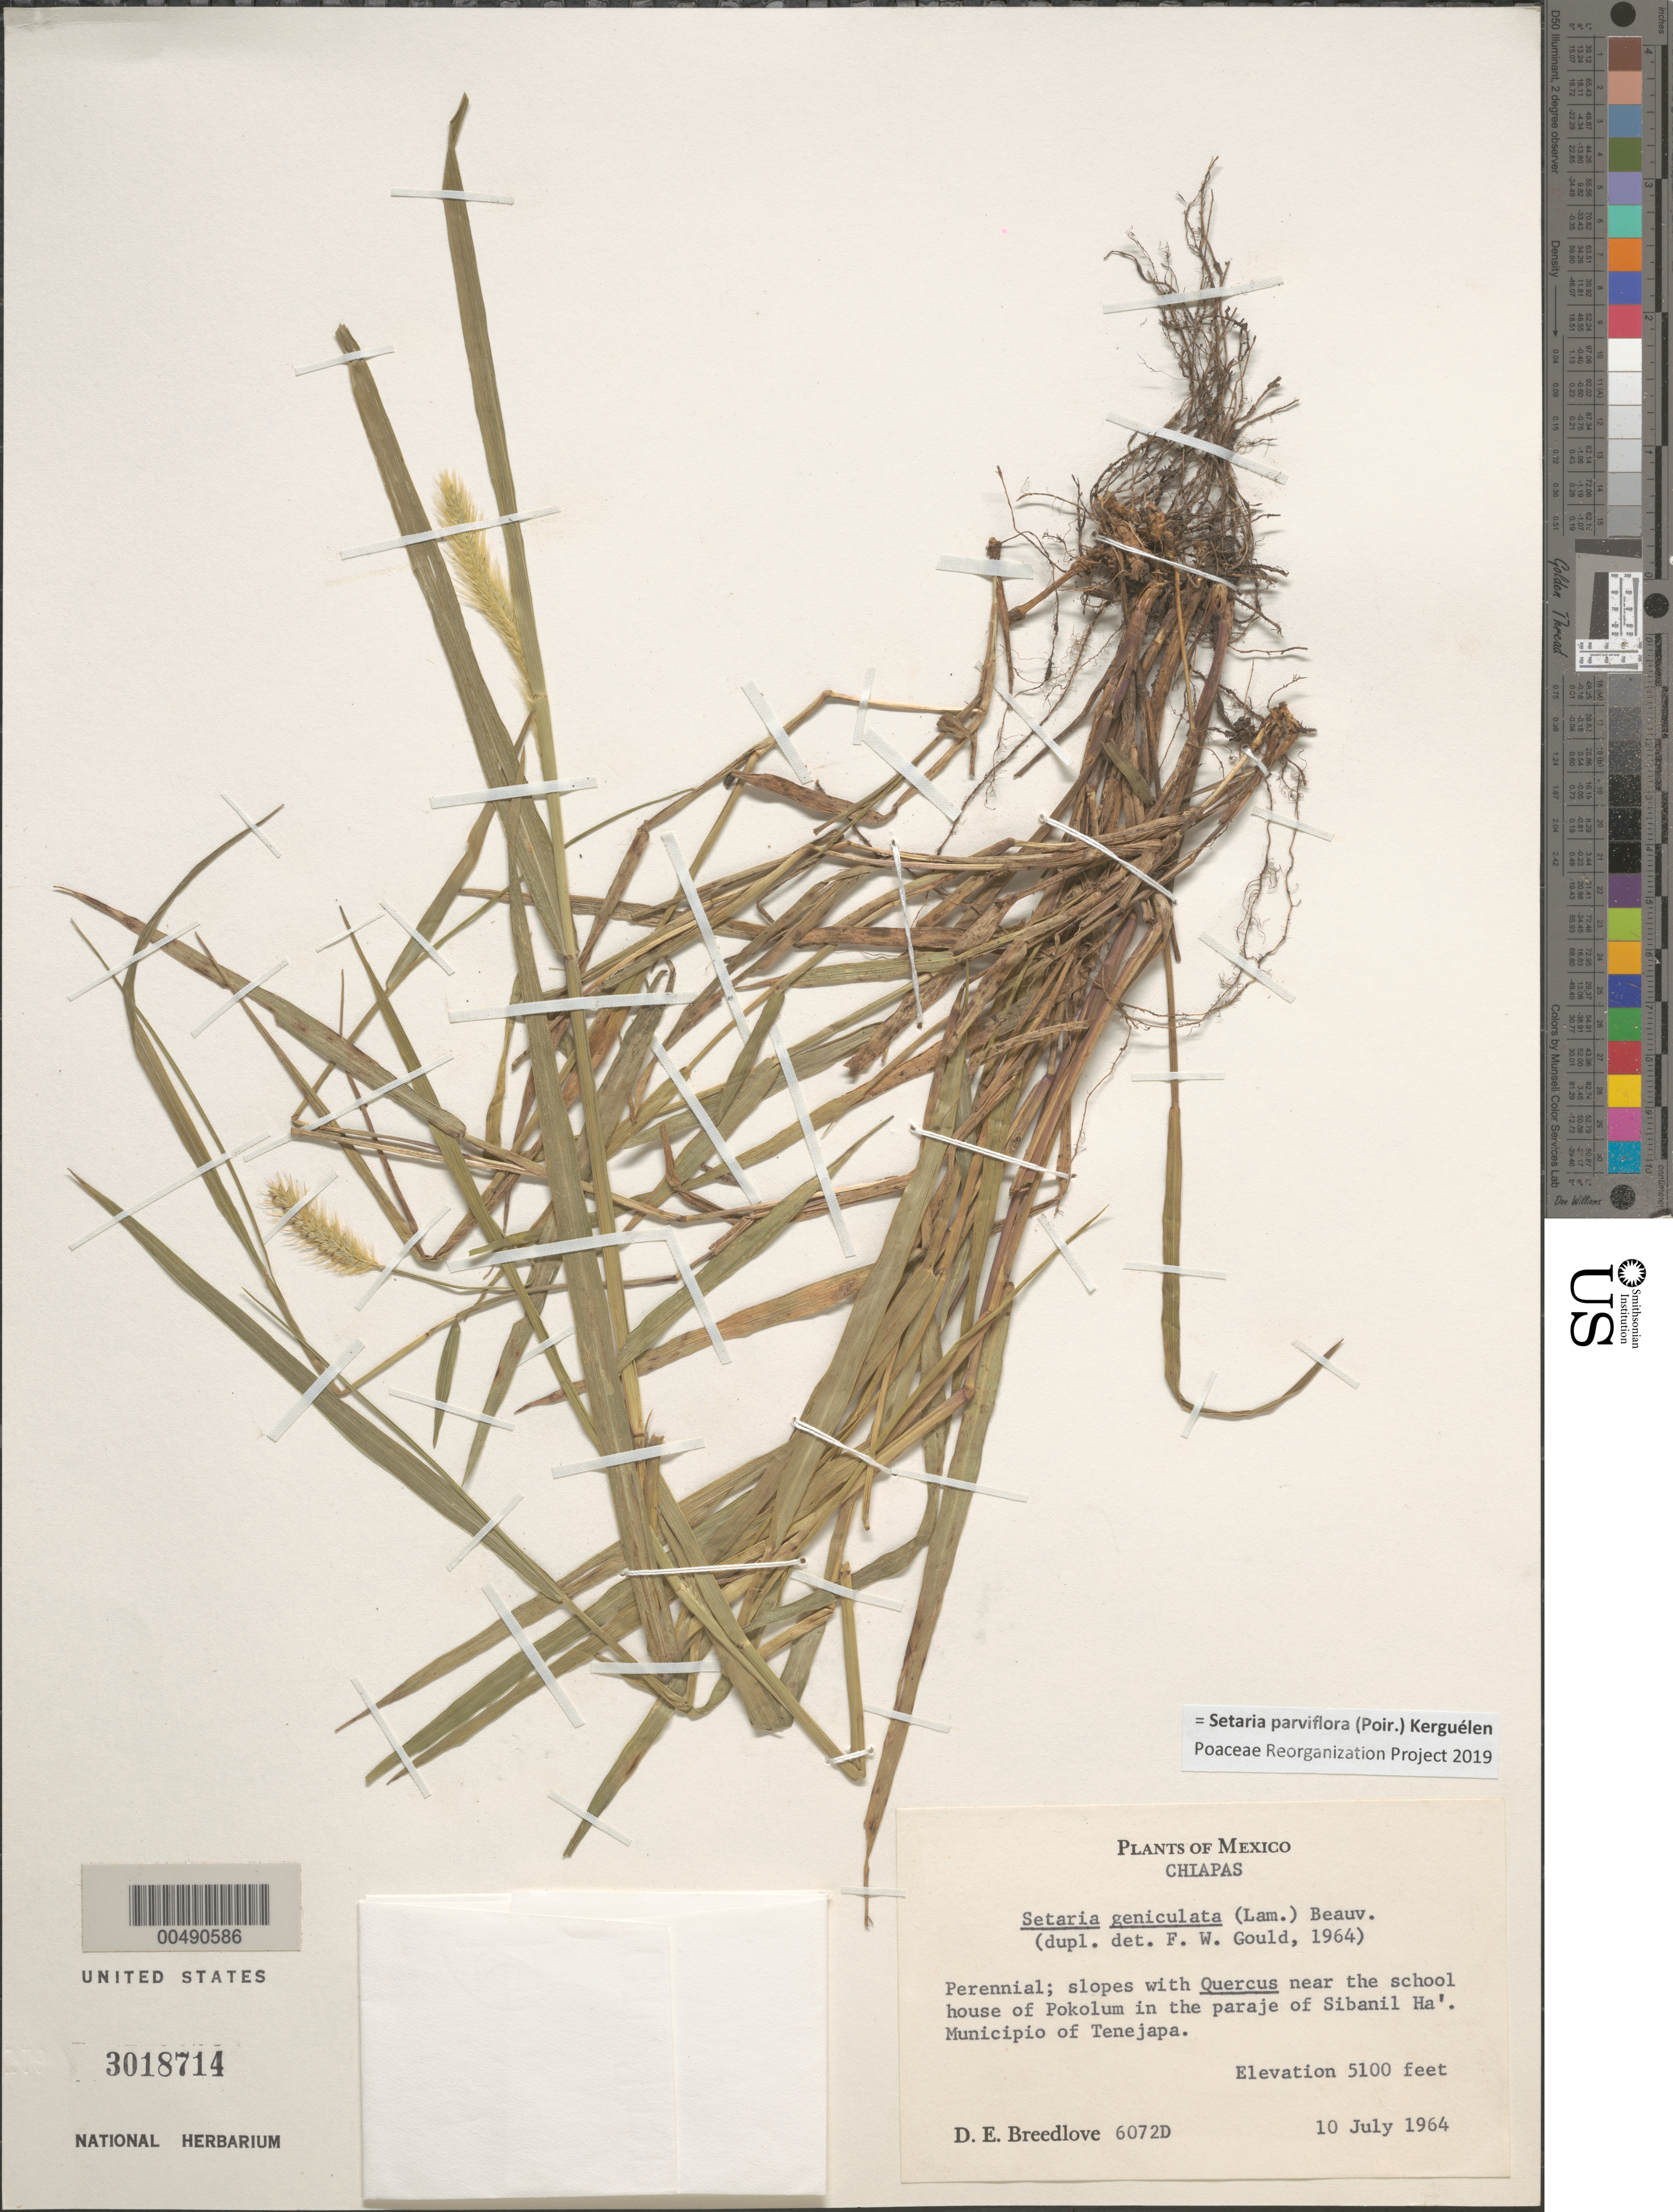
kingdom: Plantae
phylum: Tracheophyta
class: Liliopsida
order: Poales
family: Poaceae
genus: Setaria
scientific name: Setaria parviflora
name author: (Poir.) Kerguélen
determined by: Poaceae Reorganization Project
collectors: D. E. Breedlove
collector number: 6072D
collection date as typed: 10 Jul 1964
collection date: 1964-07-10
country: Mexico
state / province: Chiapas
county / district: Tenejapa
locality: Near the school house of Pokolum in the paraje of Sibanil Ha'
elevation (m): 1554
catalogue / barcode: US 3018714